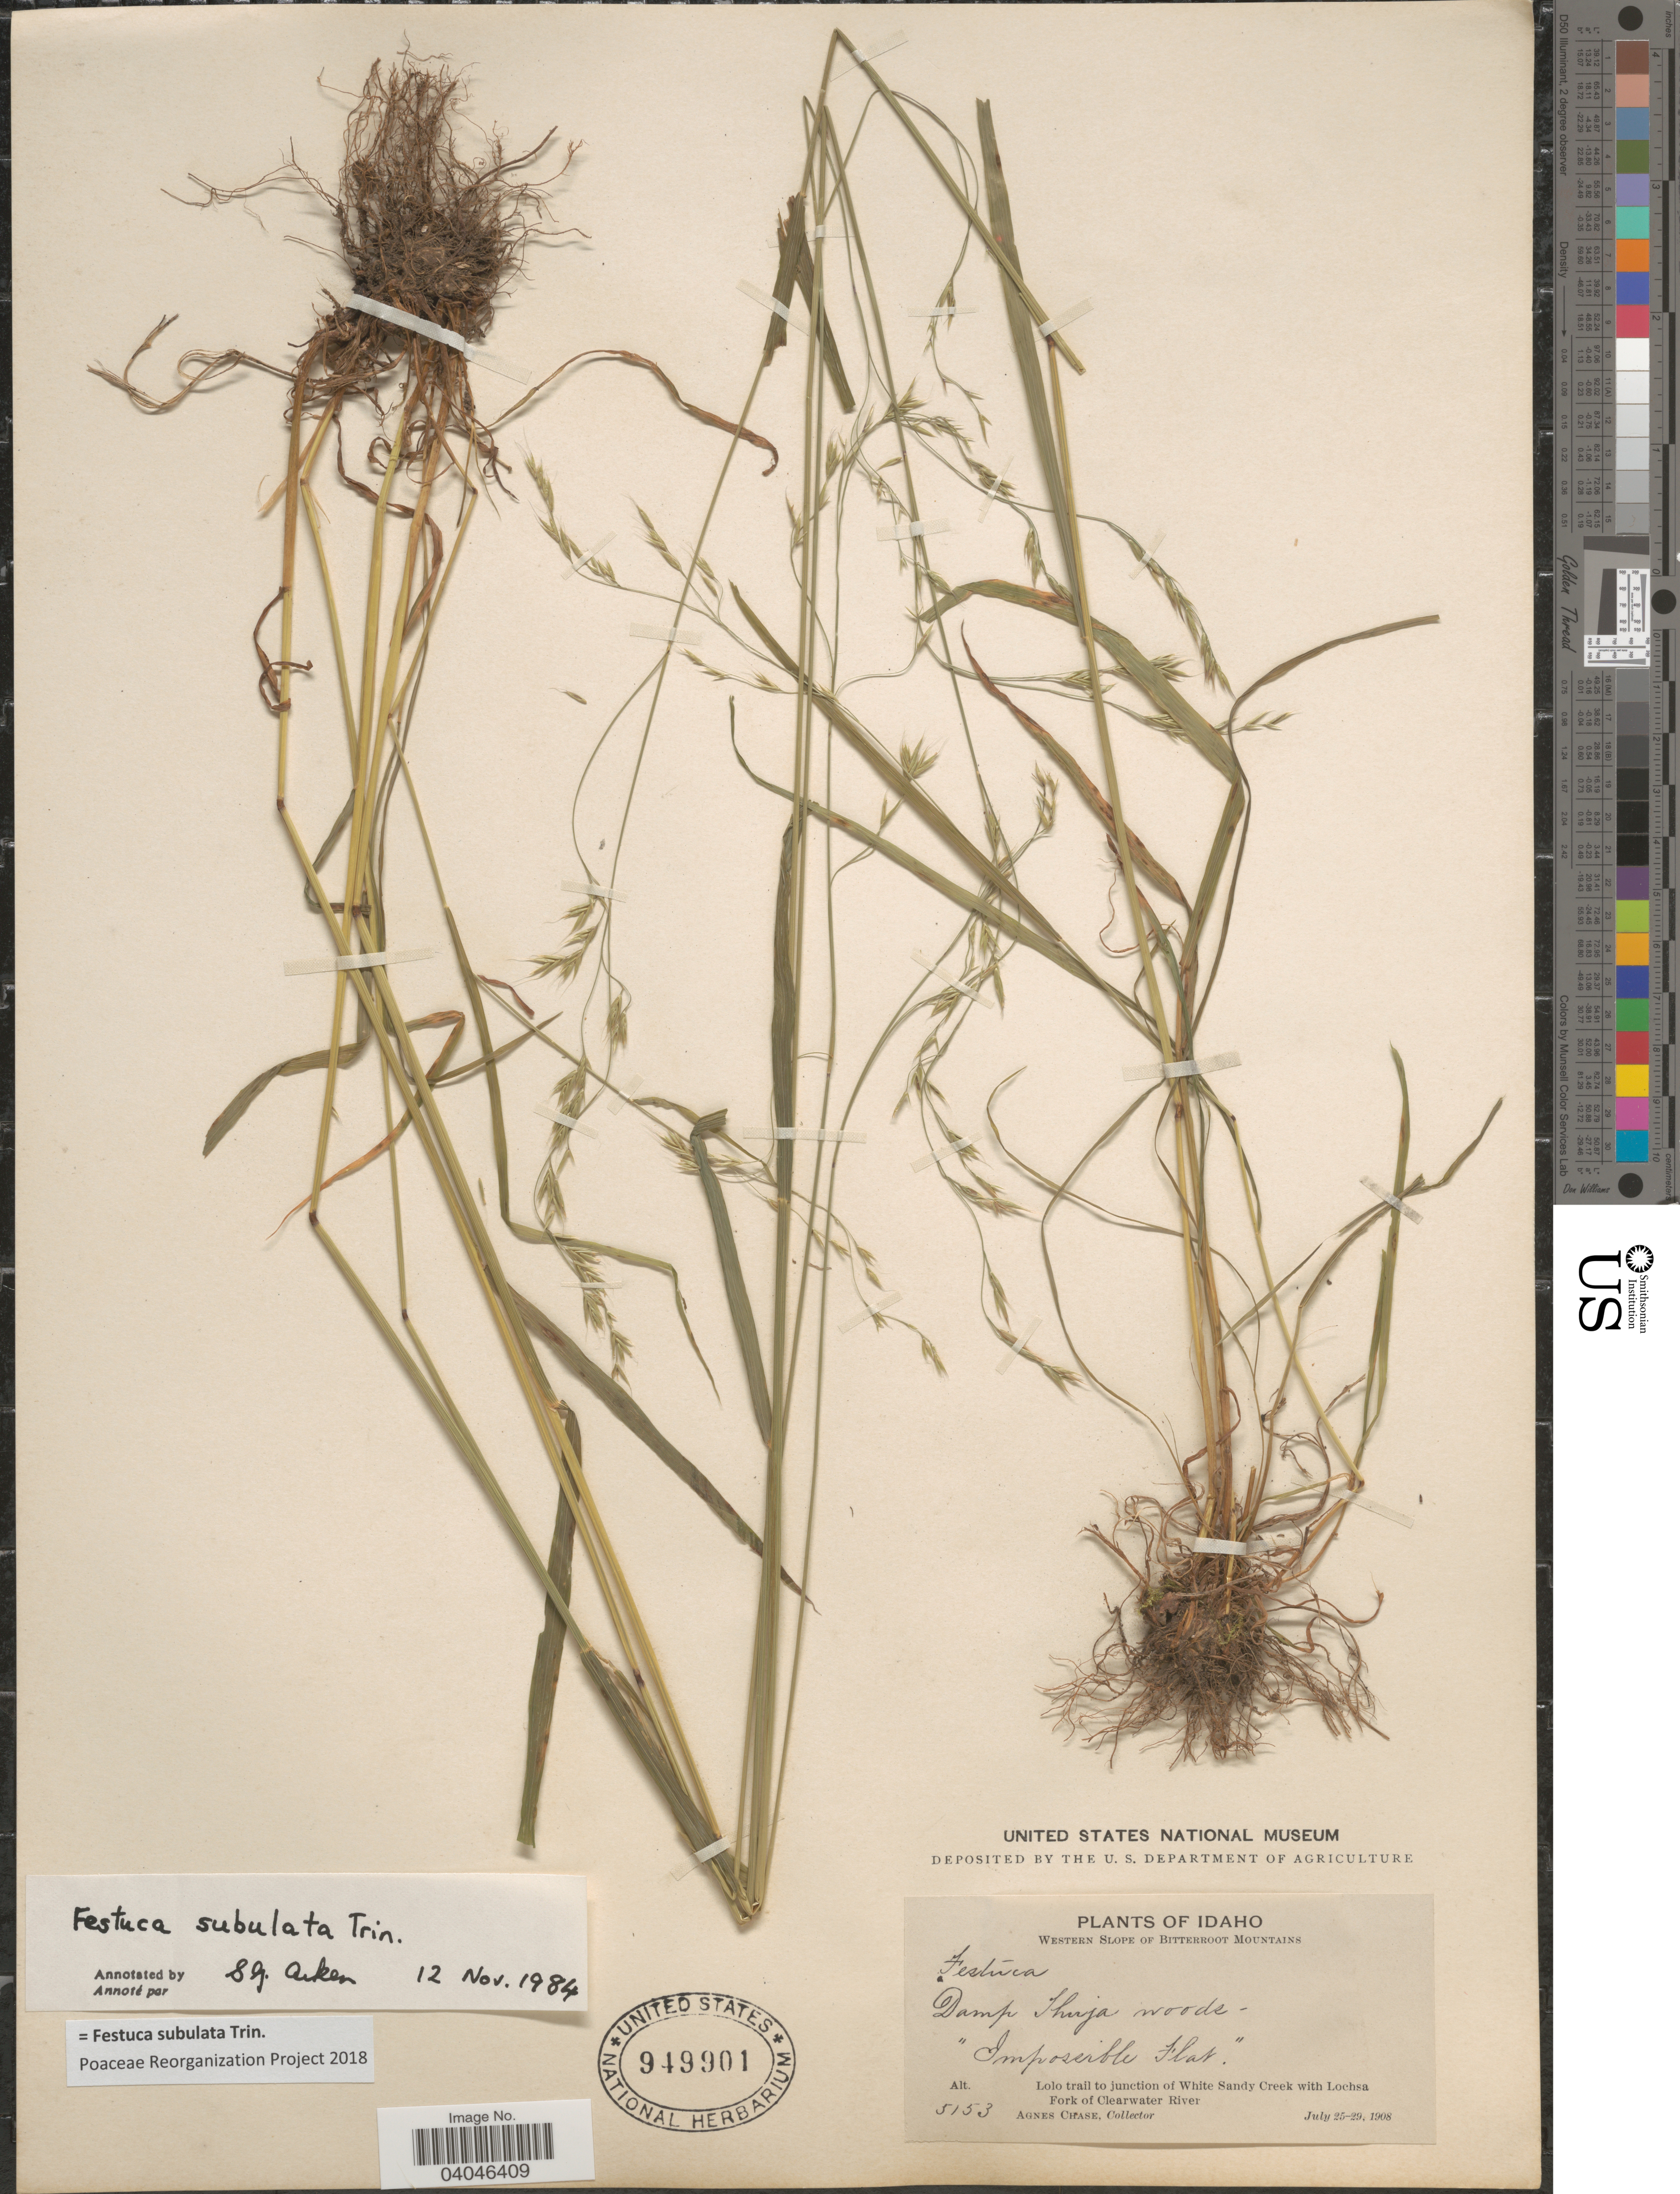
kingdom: Plantae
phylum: Tracheophyta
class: Liliopsida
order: Poales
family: Poaceae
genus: Festuca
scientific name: Festuca subulata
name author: Trin.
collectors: A. Chase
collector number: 5153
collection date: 1908-07-25/1908-07-29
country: United States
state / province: Idaho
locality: Western Slope of Bitterroot Mountains. "Impossible Flat". Lolo trail to junction of White Sandy Creek with Lochsa Fork of Clearwater River.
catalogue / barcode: US 949901